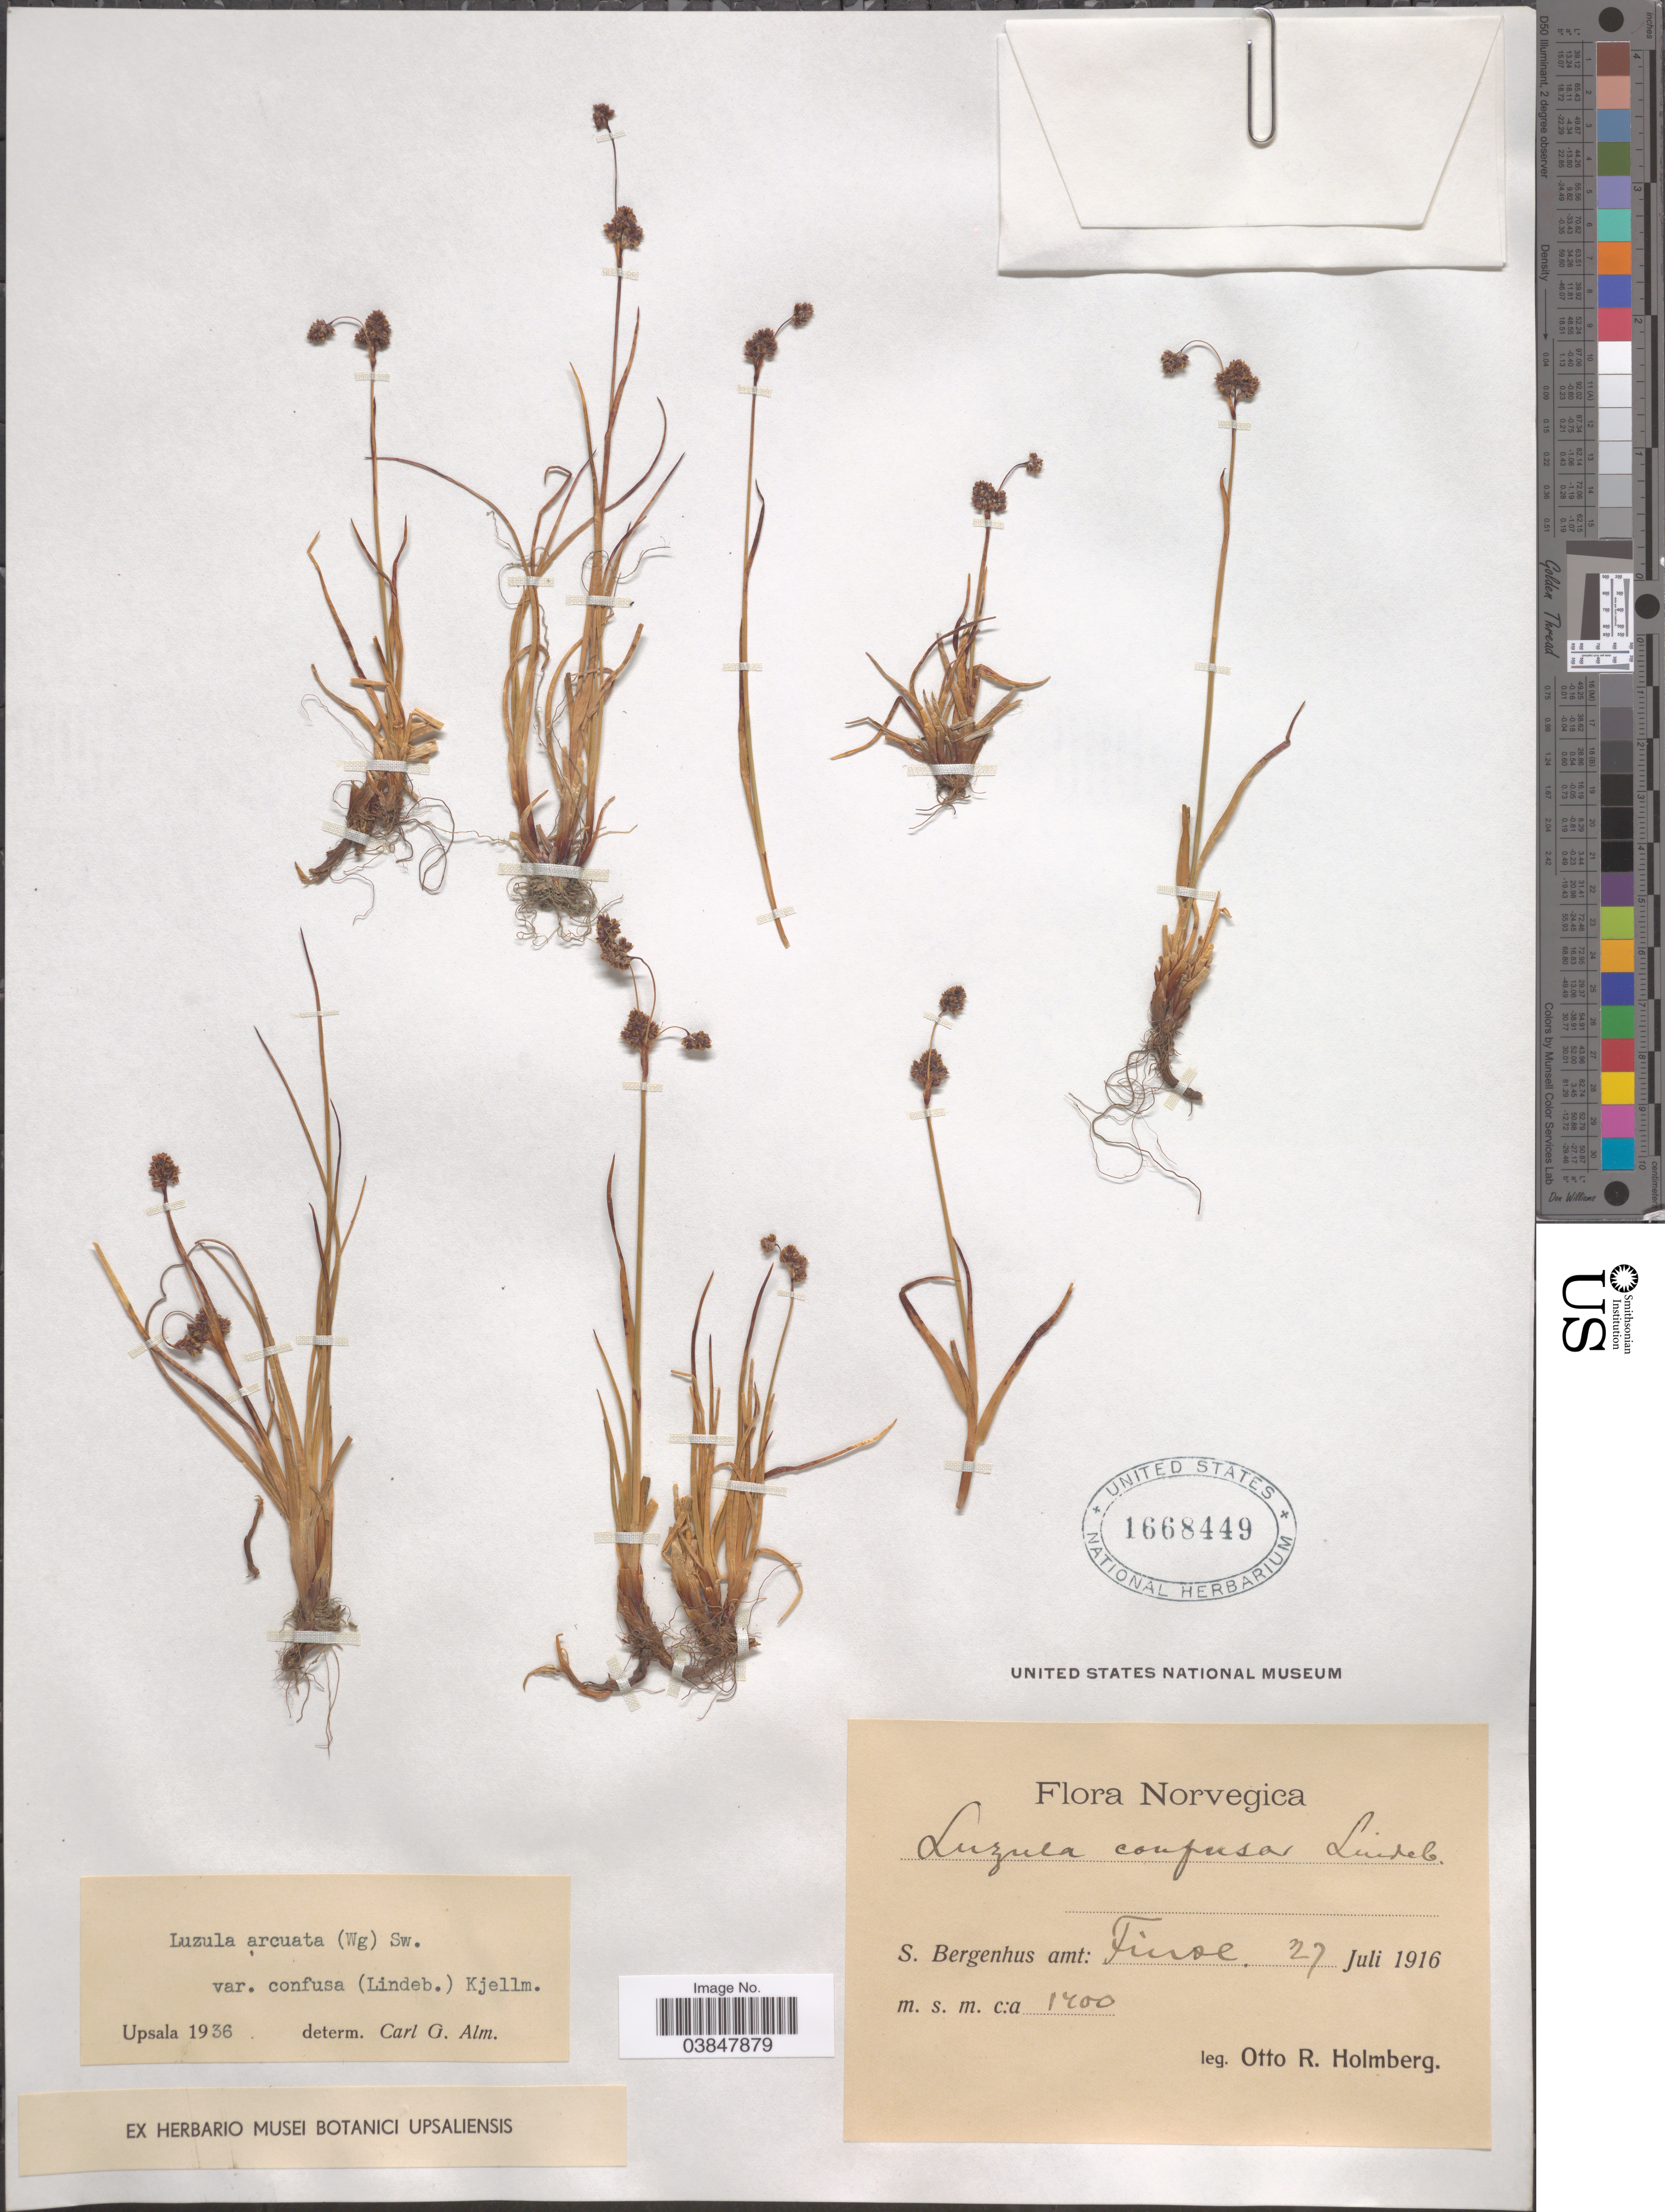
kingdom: Plantae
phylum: Tracheophyta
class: Liliopsida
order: Poales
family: Juncaceae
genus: Luzula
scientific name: Luzula confusa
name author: Lindeb.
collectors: O. Holmberg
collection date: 1916-07-27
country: Norway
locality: Norvegica. S. Bergenhus amt: Finse.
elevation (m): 1400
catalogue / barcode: US 1668449